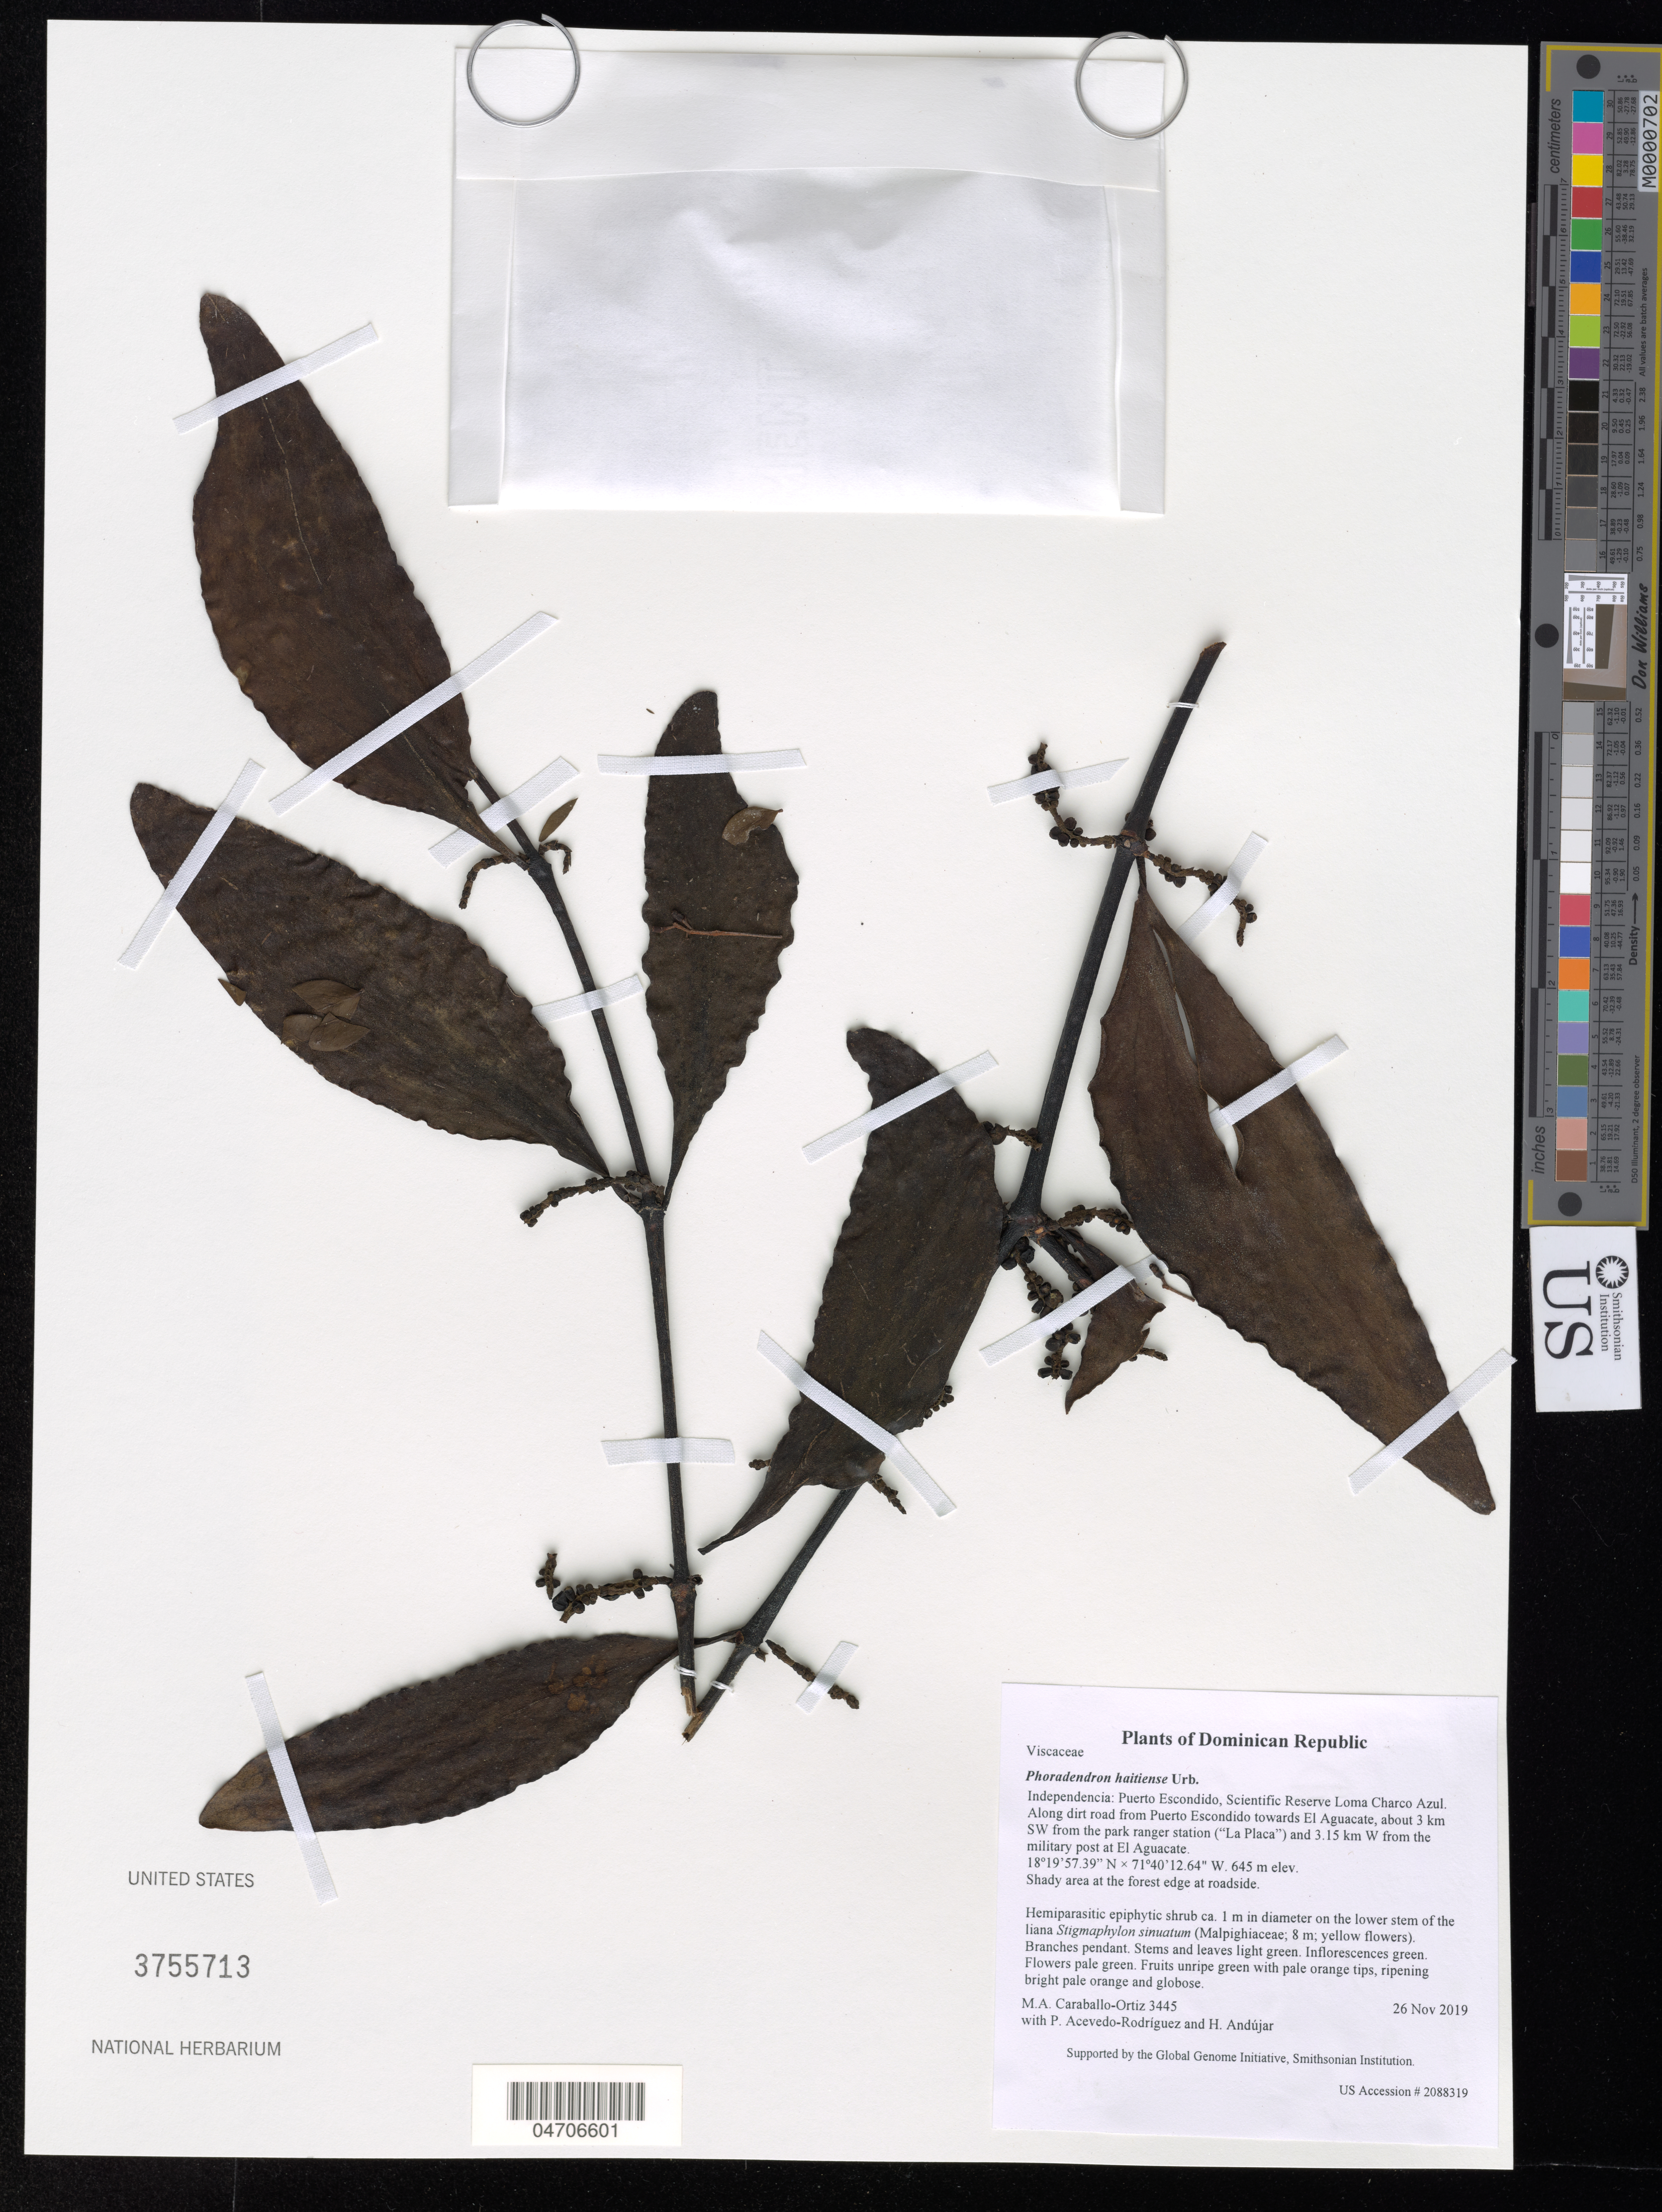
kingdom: Plantae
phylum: Tracheophyta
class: Magnoliopsida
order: Santalales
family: Viscaceae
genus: Phoradendron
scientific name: Phoradendron haitiense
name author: Urb.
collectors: M. Caraballo-Ortiz, P. Acevedo-Rodr. & H. Andujar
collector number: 3445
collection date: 2019-11-26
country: Dominican Republic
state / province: Independencia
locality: Puerto Escondido, Scientific Reserve Loma Charco Azul. Along dirt road from Puerto Escondido towards El Aguacate, about 3 km SW from the park ranger station ("La Placa") and 3.15 km W from the military post at El Aguacate.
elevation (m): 645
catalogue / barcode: US 3755713